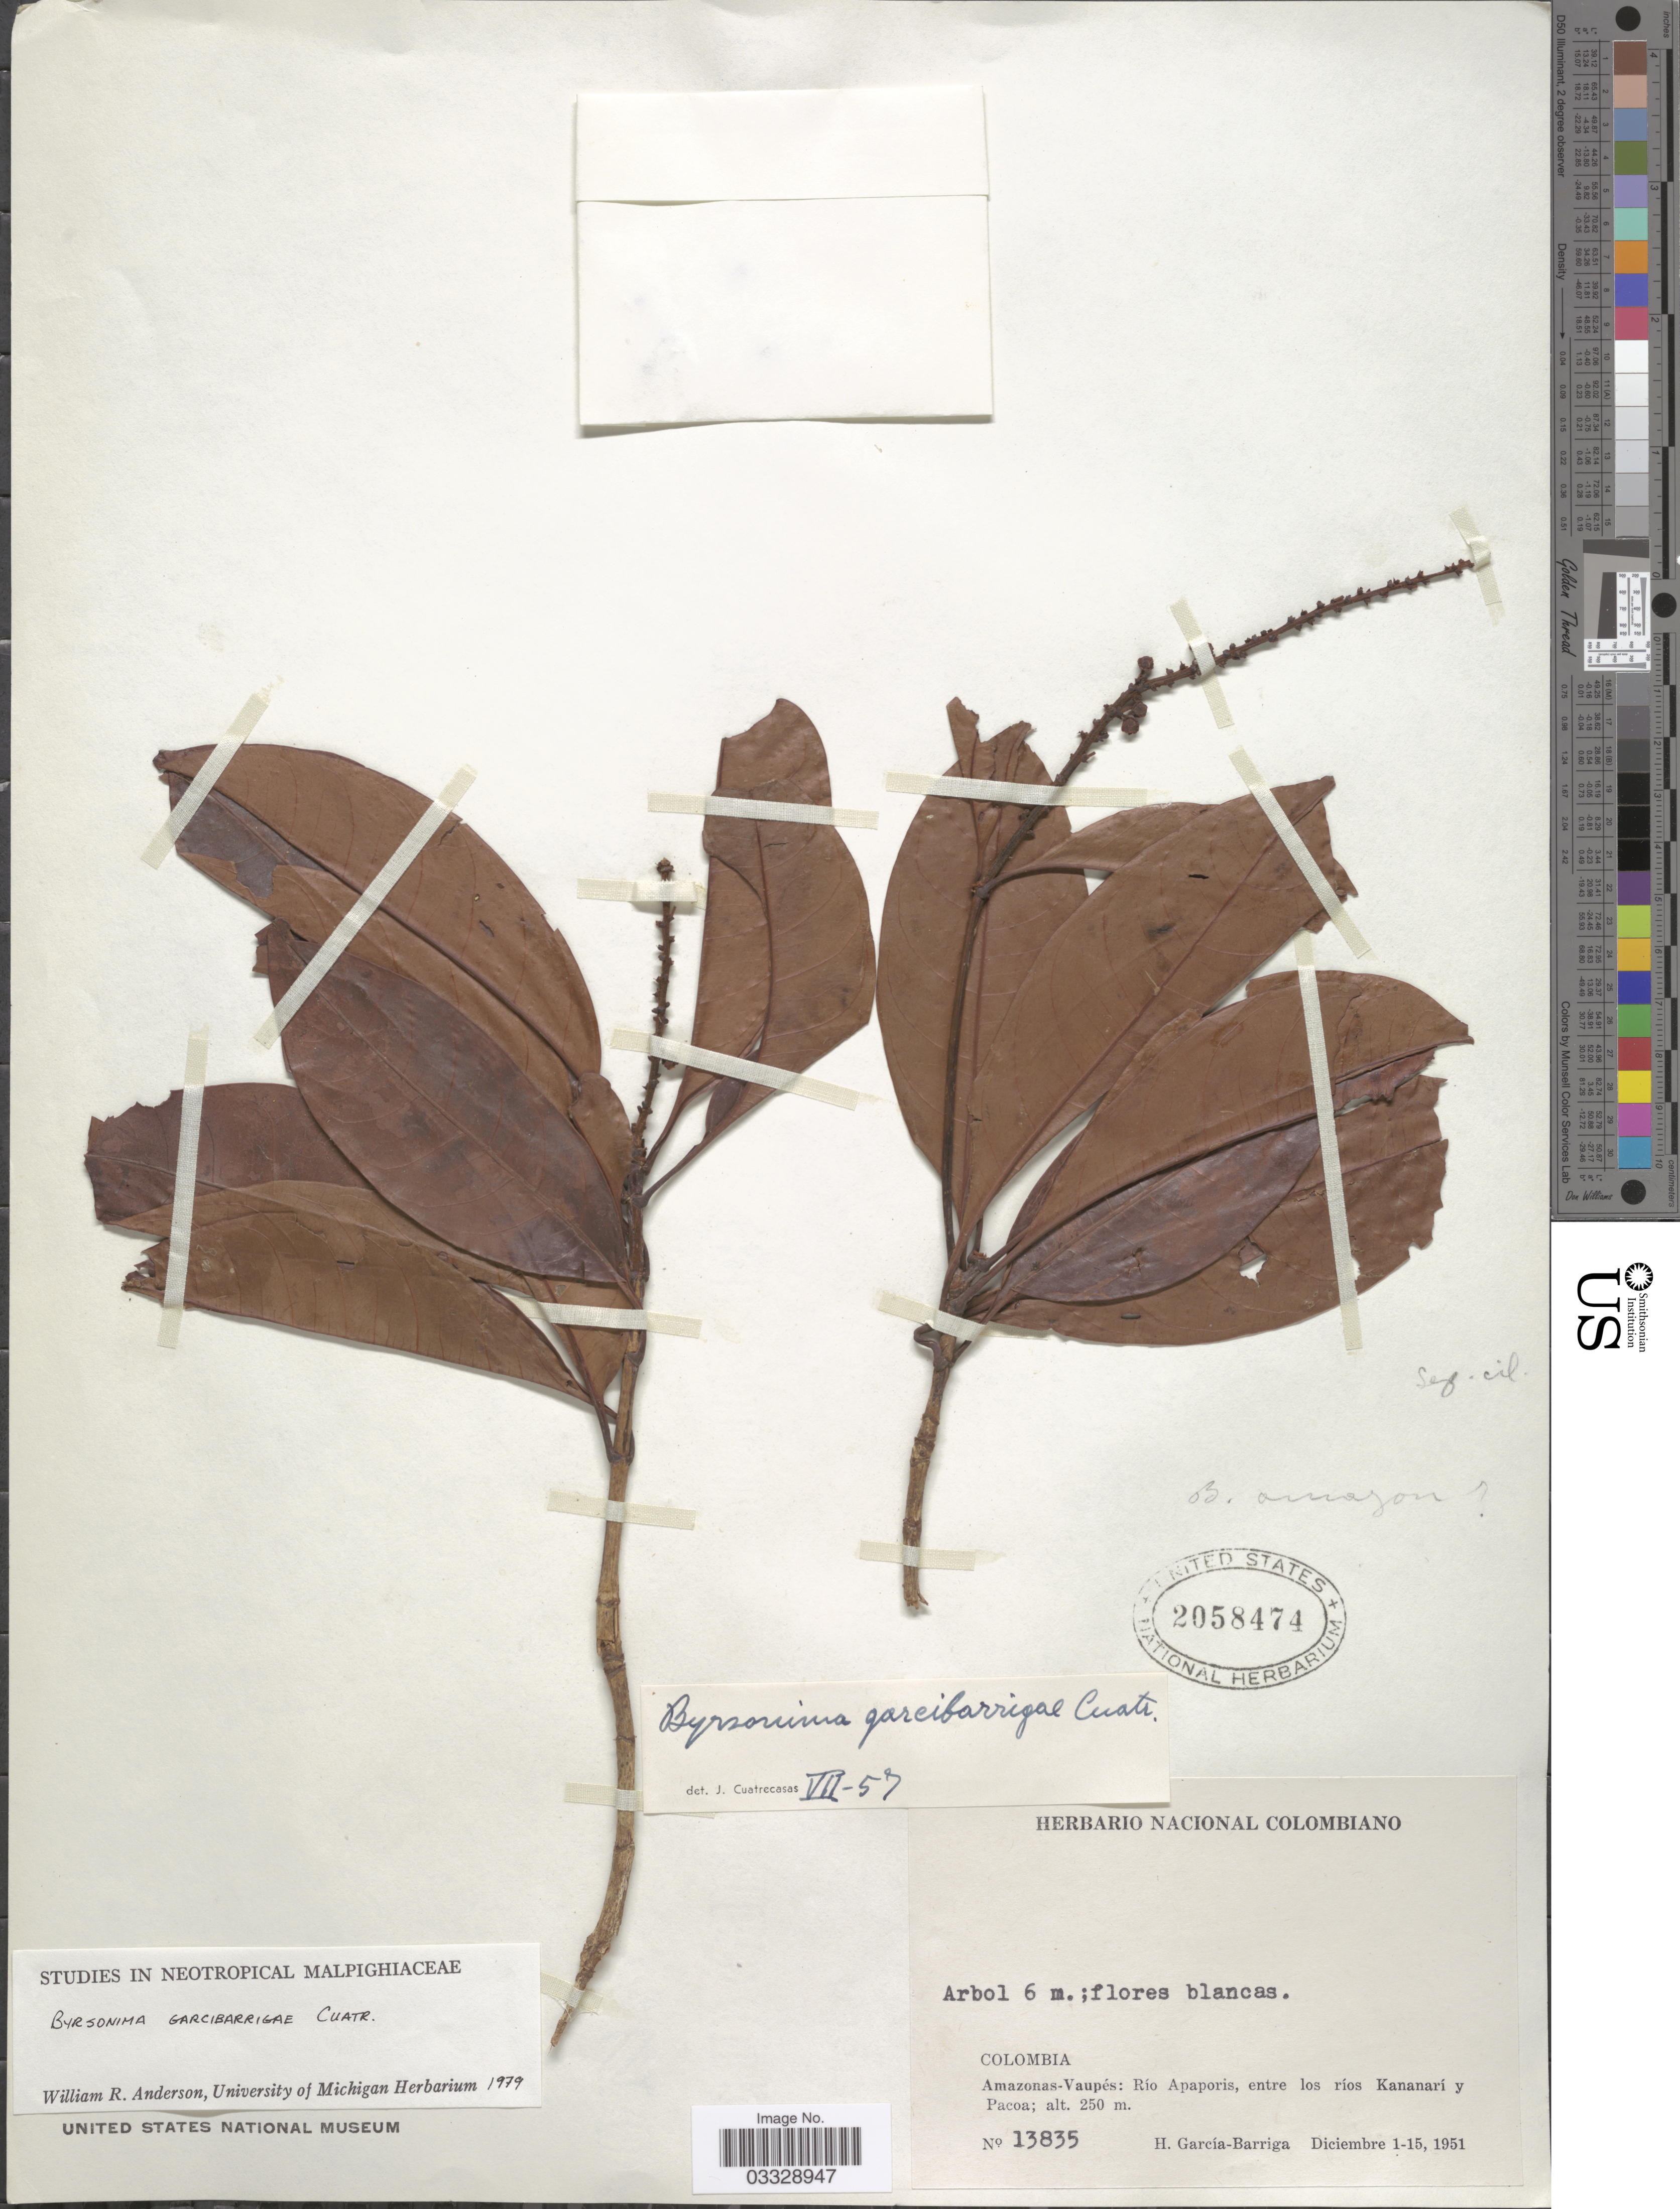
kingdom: Plantae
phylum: Tracheophyta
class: Magnoliopsida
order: Malpighiales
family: Malpighiaceae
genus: Byrsonima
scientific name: Byrsonima garcibarrigae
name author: Cuatrec.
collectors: H. García Barriga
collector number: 13835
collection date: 1951-12-01/1951-12-15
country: Colombia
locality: Amazonas - Vaupés; Rio Apaporis, entre los ríos Kananarí y Pacoa.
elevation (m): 250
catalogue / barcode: US 2058474